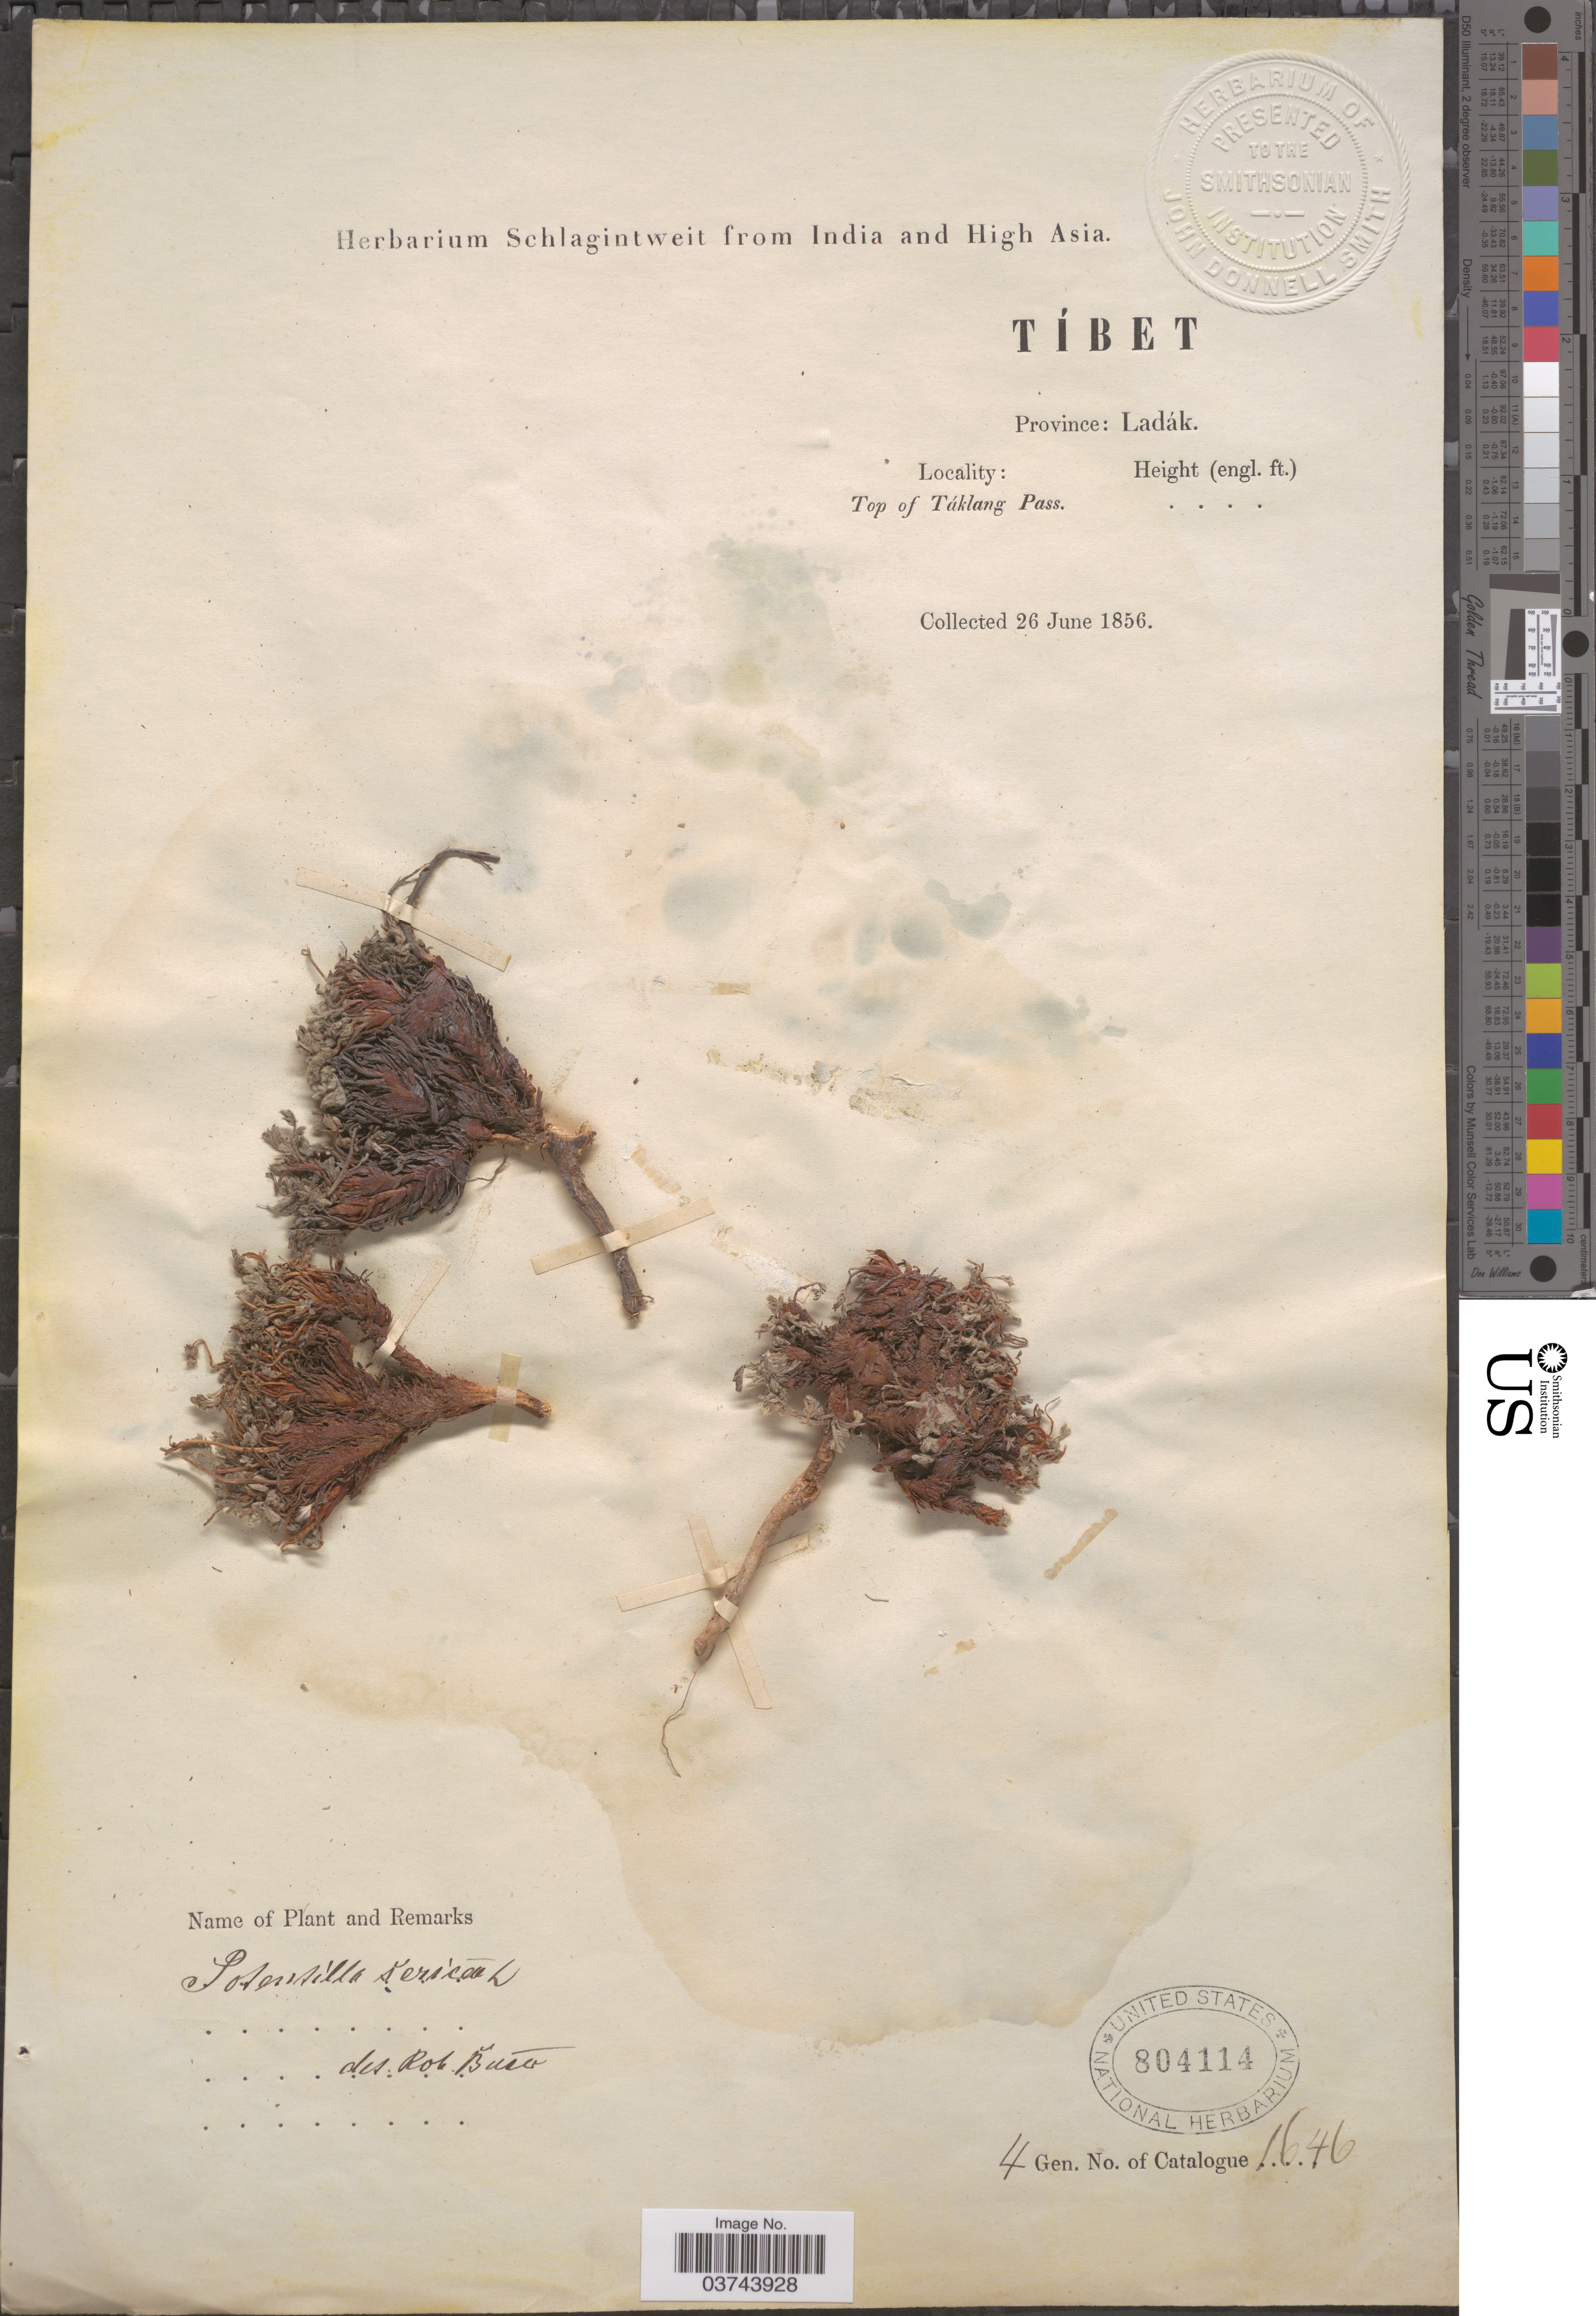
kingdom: Plantae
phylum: Tracheophyta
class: Magnoliopsida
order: Rosales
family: Rosaceae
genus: Potentilla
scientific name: Potentilla sericea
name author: L.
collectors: ex herb. Schlagintweit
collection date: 1856-06-26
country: India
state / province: Ladakh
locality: Tíbet. Province: Ladák. Top of Táklang Pass.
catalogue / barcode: US 804114